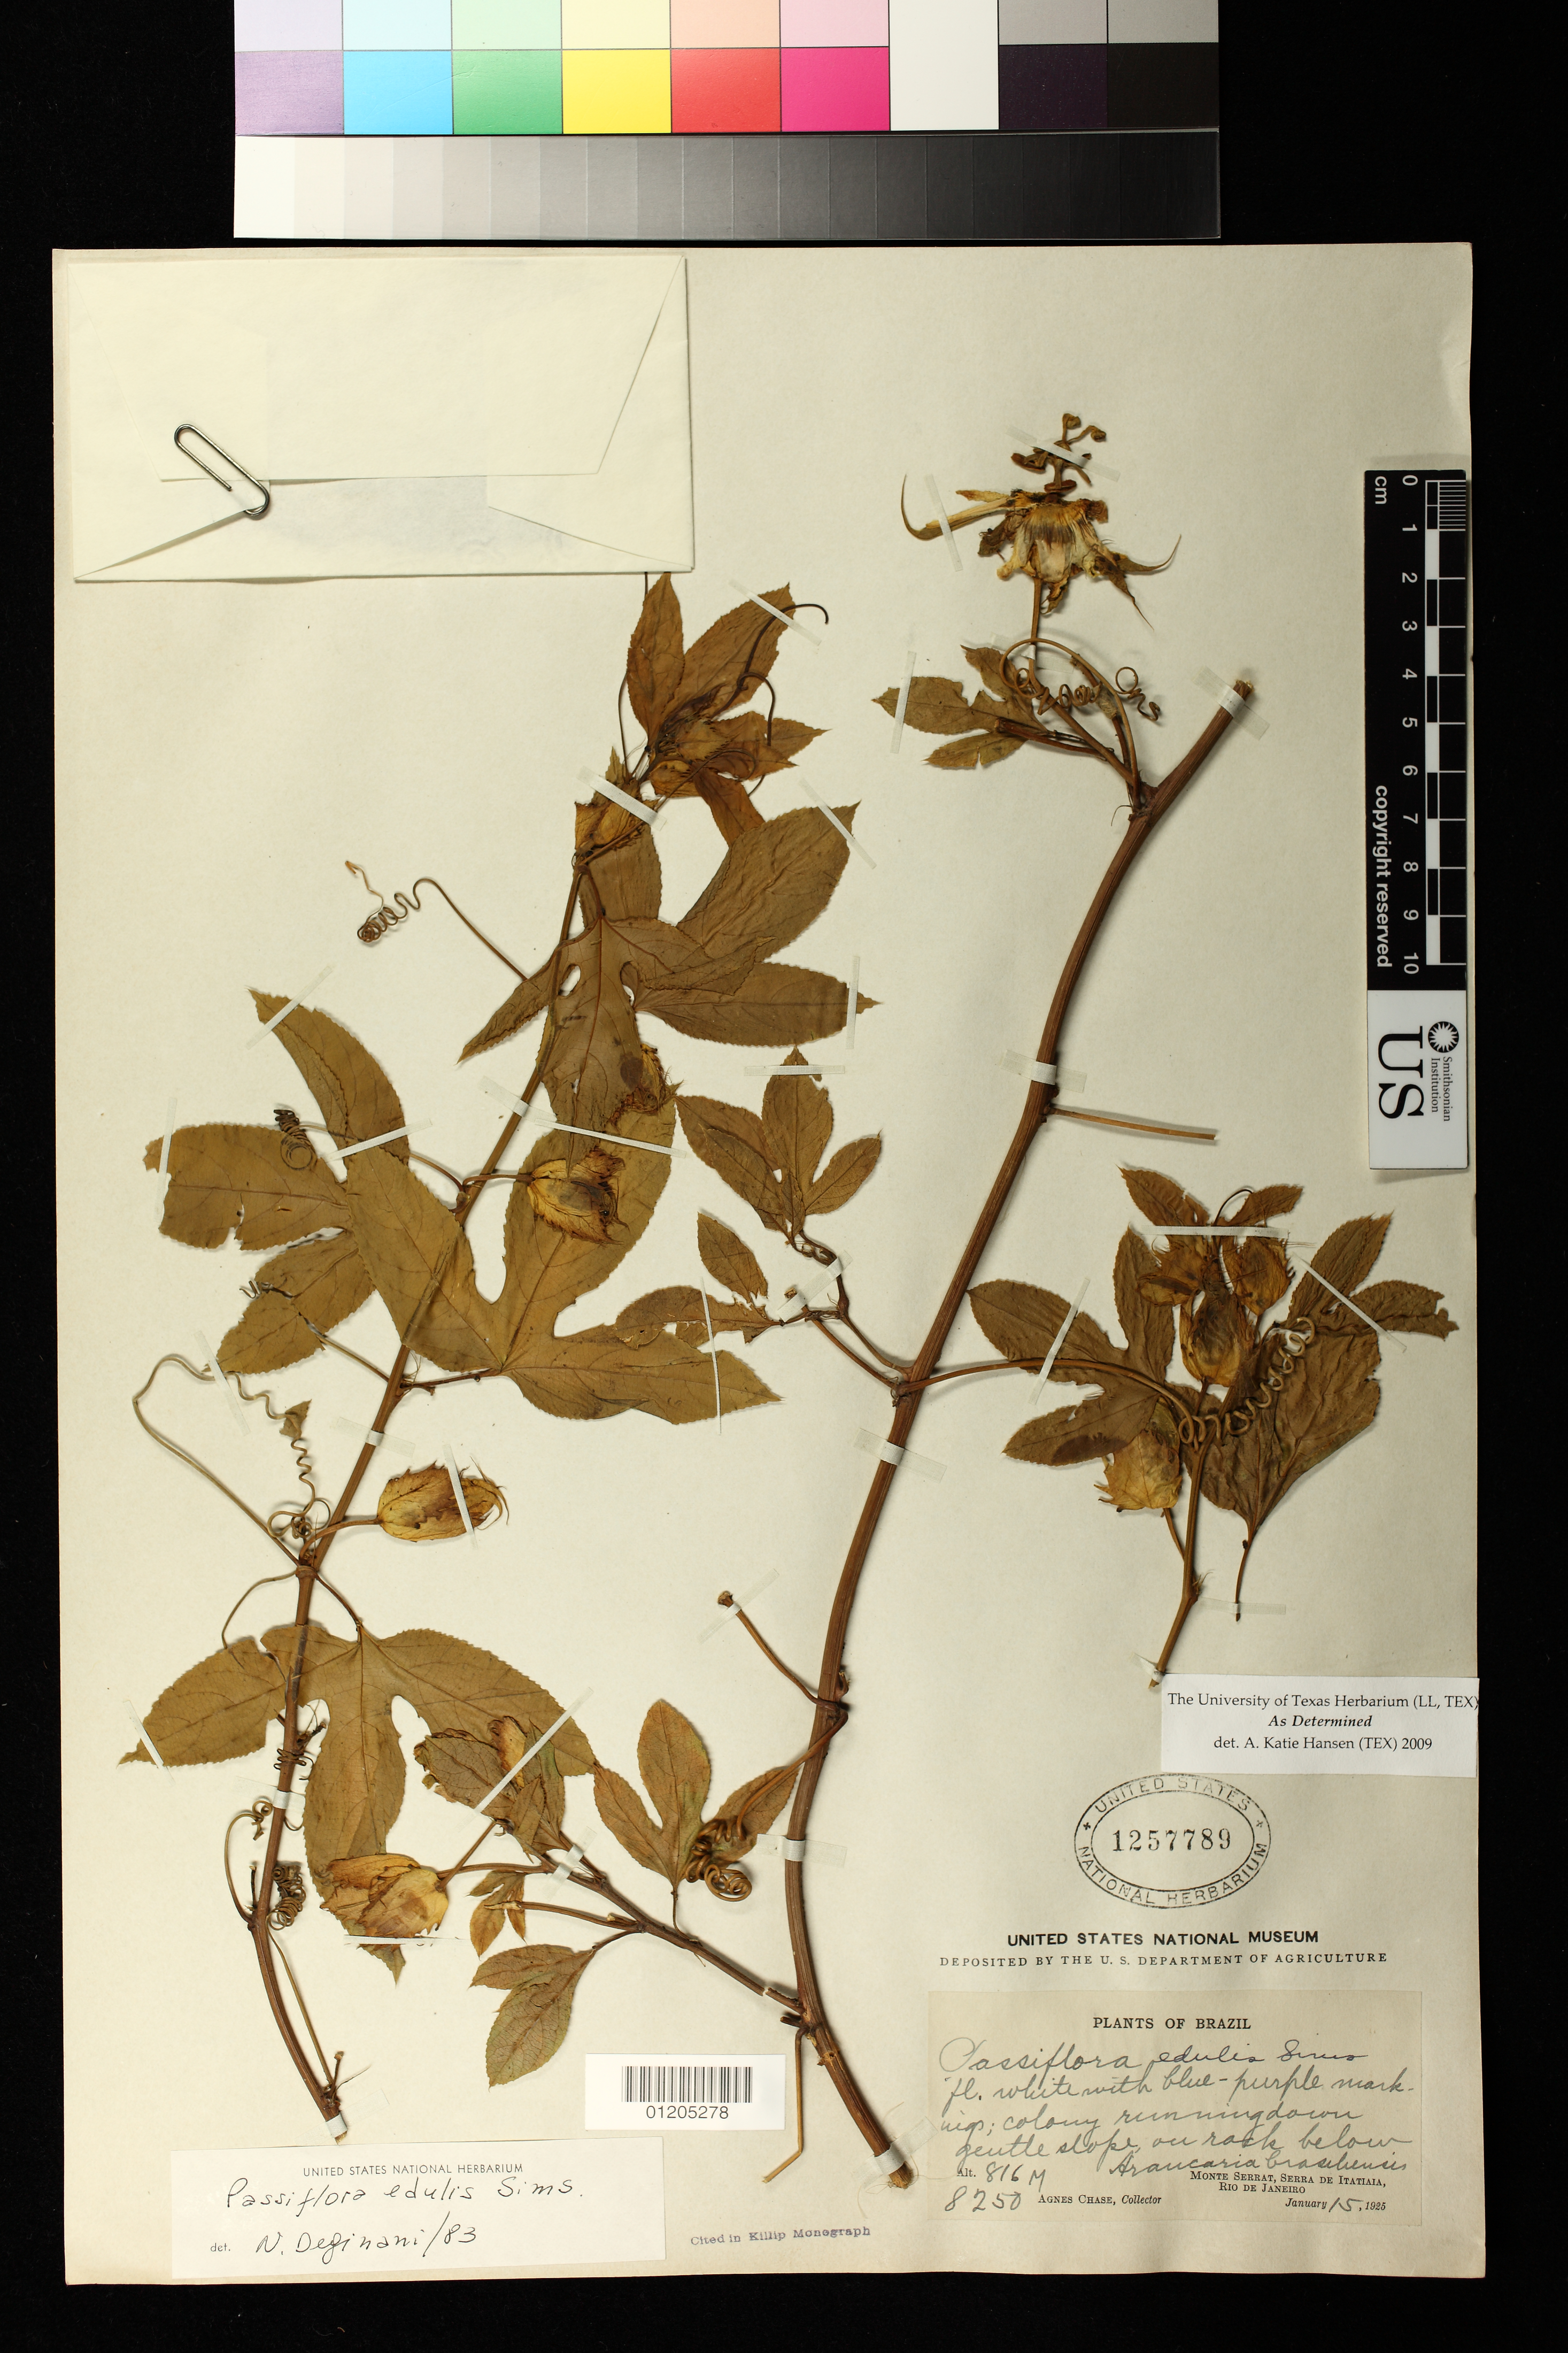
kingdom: Plantae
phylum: Tracheophyta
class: Magnoliopsida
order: Malpighiales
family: Passifloraceae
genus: Passiflora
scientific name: Passiflora edulis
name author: Sims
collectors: A. Chase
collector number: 8250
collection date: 1925-01-15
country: Brazil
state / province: Rio de Janeiro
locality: gentle slope on rock below Araucaria brasiliensis.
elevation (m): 816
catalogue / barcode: US 1257789